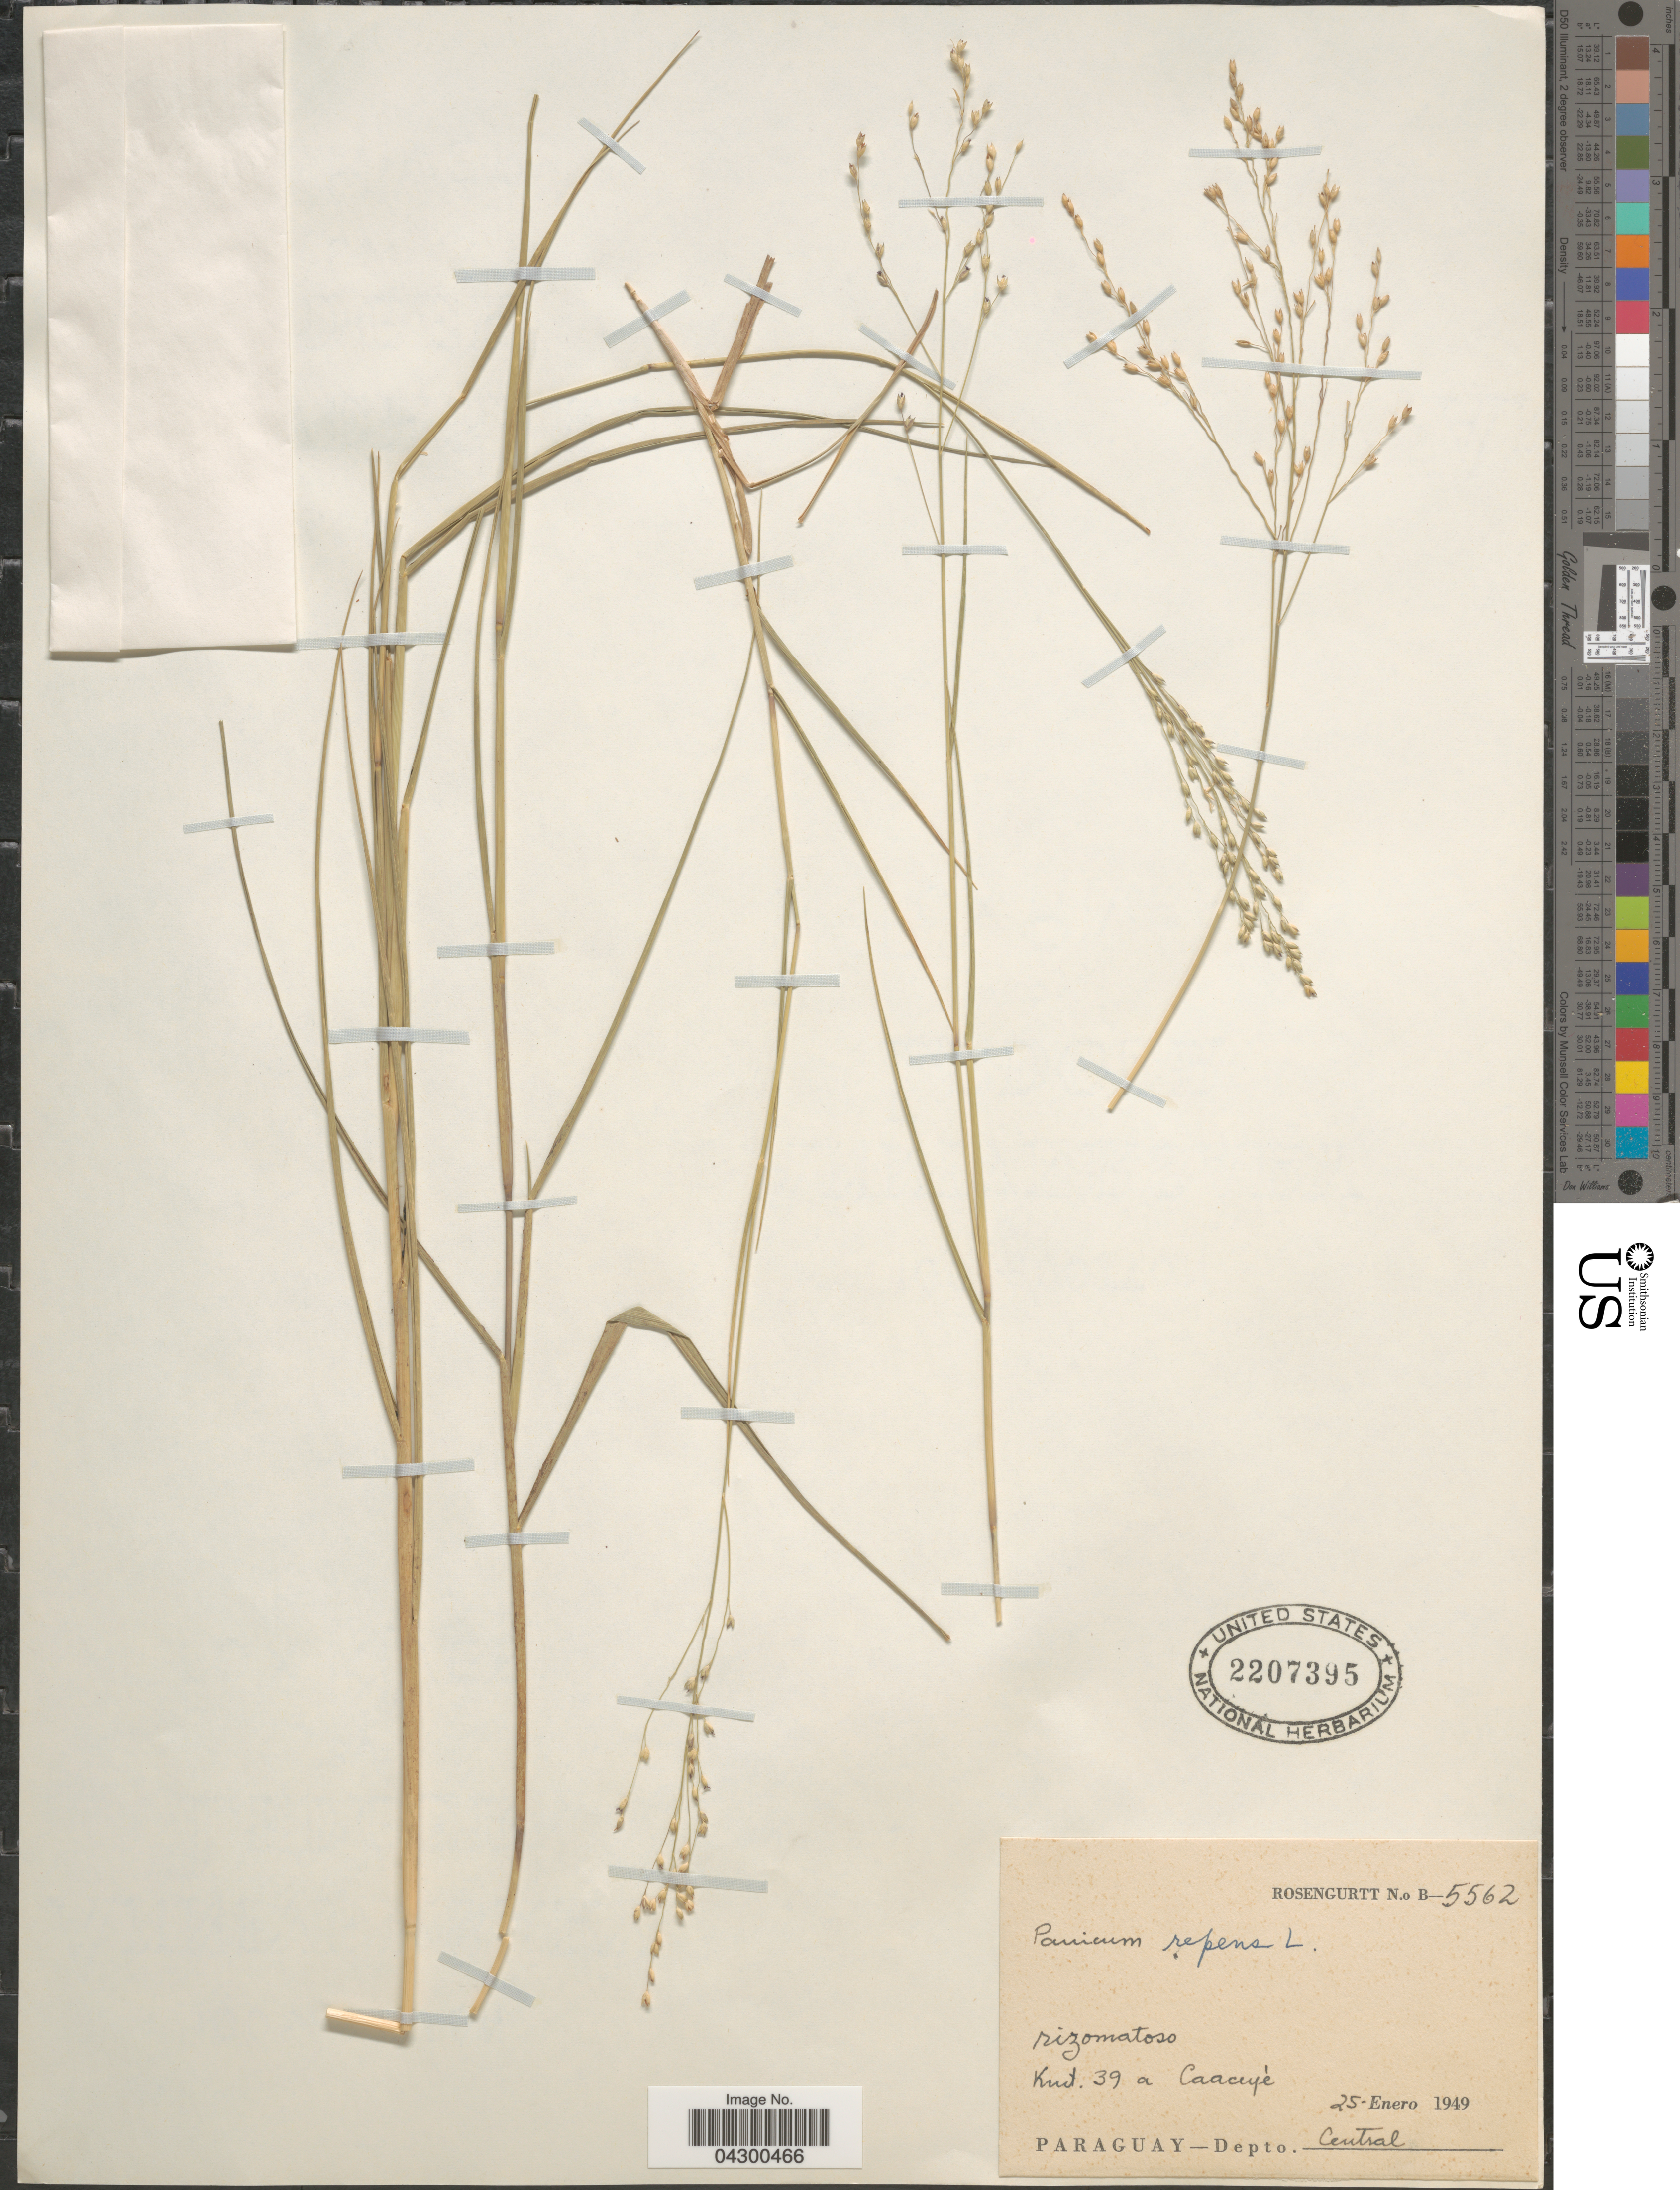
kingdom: Plantae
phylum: Tracheophyta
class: Liliopsida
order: Poales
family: Poaceae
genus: Panicum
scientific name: Panicum repens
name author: L.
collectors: Rosengurtt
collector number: B-5562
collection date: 1949-01-25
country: Paraguay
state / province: Central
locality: Rizomatoso. Kmt. 39 a Caacupè. Depto Central.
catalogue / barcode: US 2207395